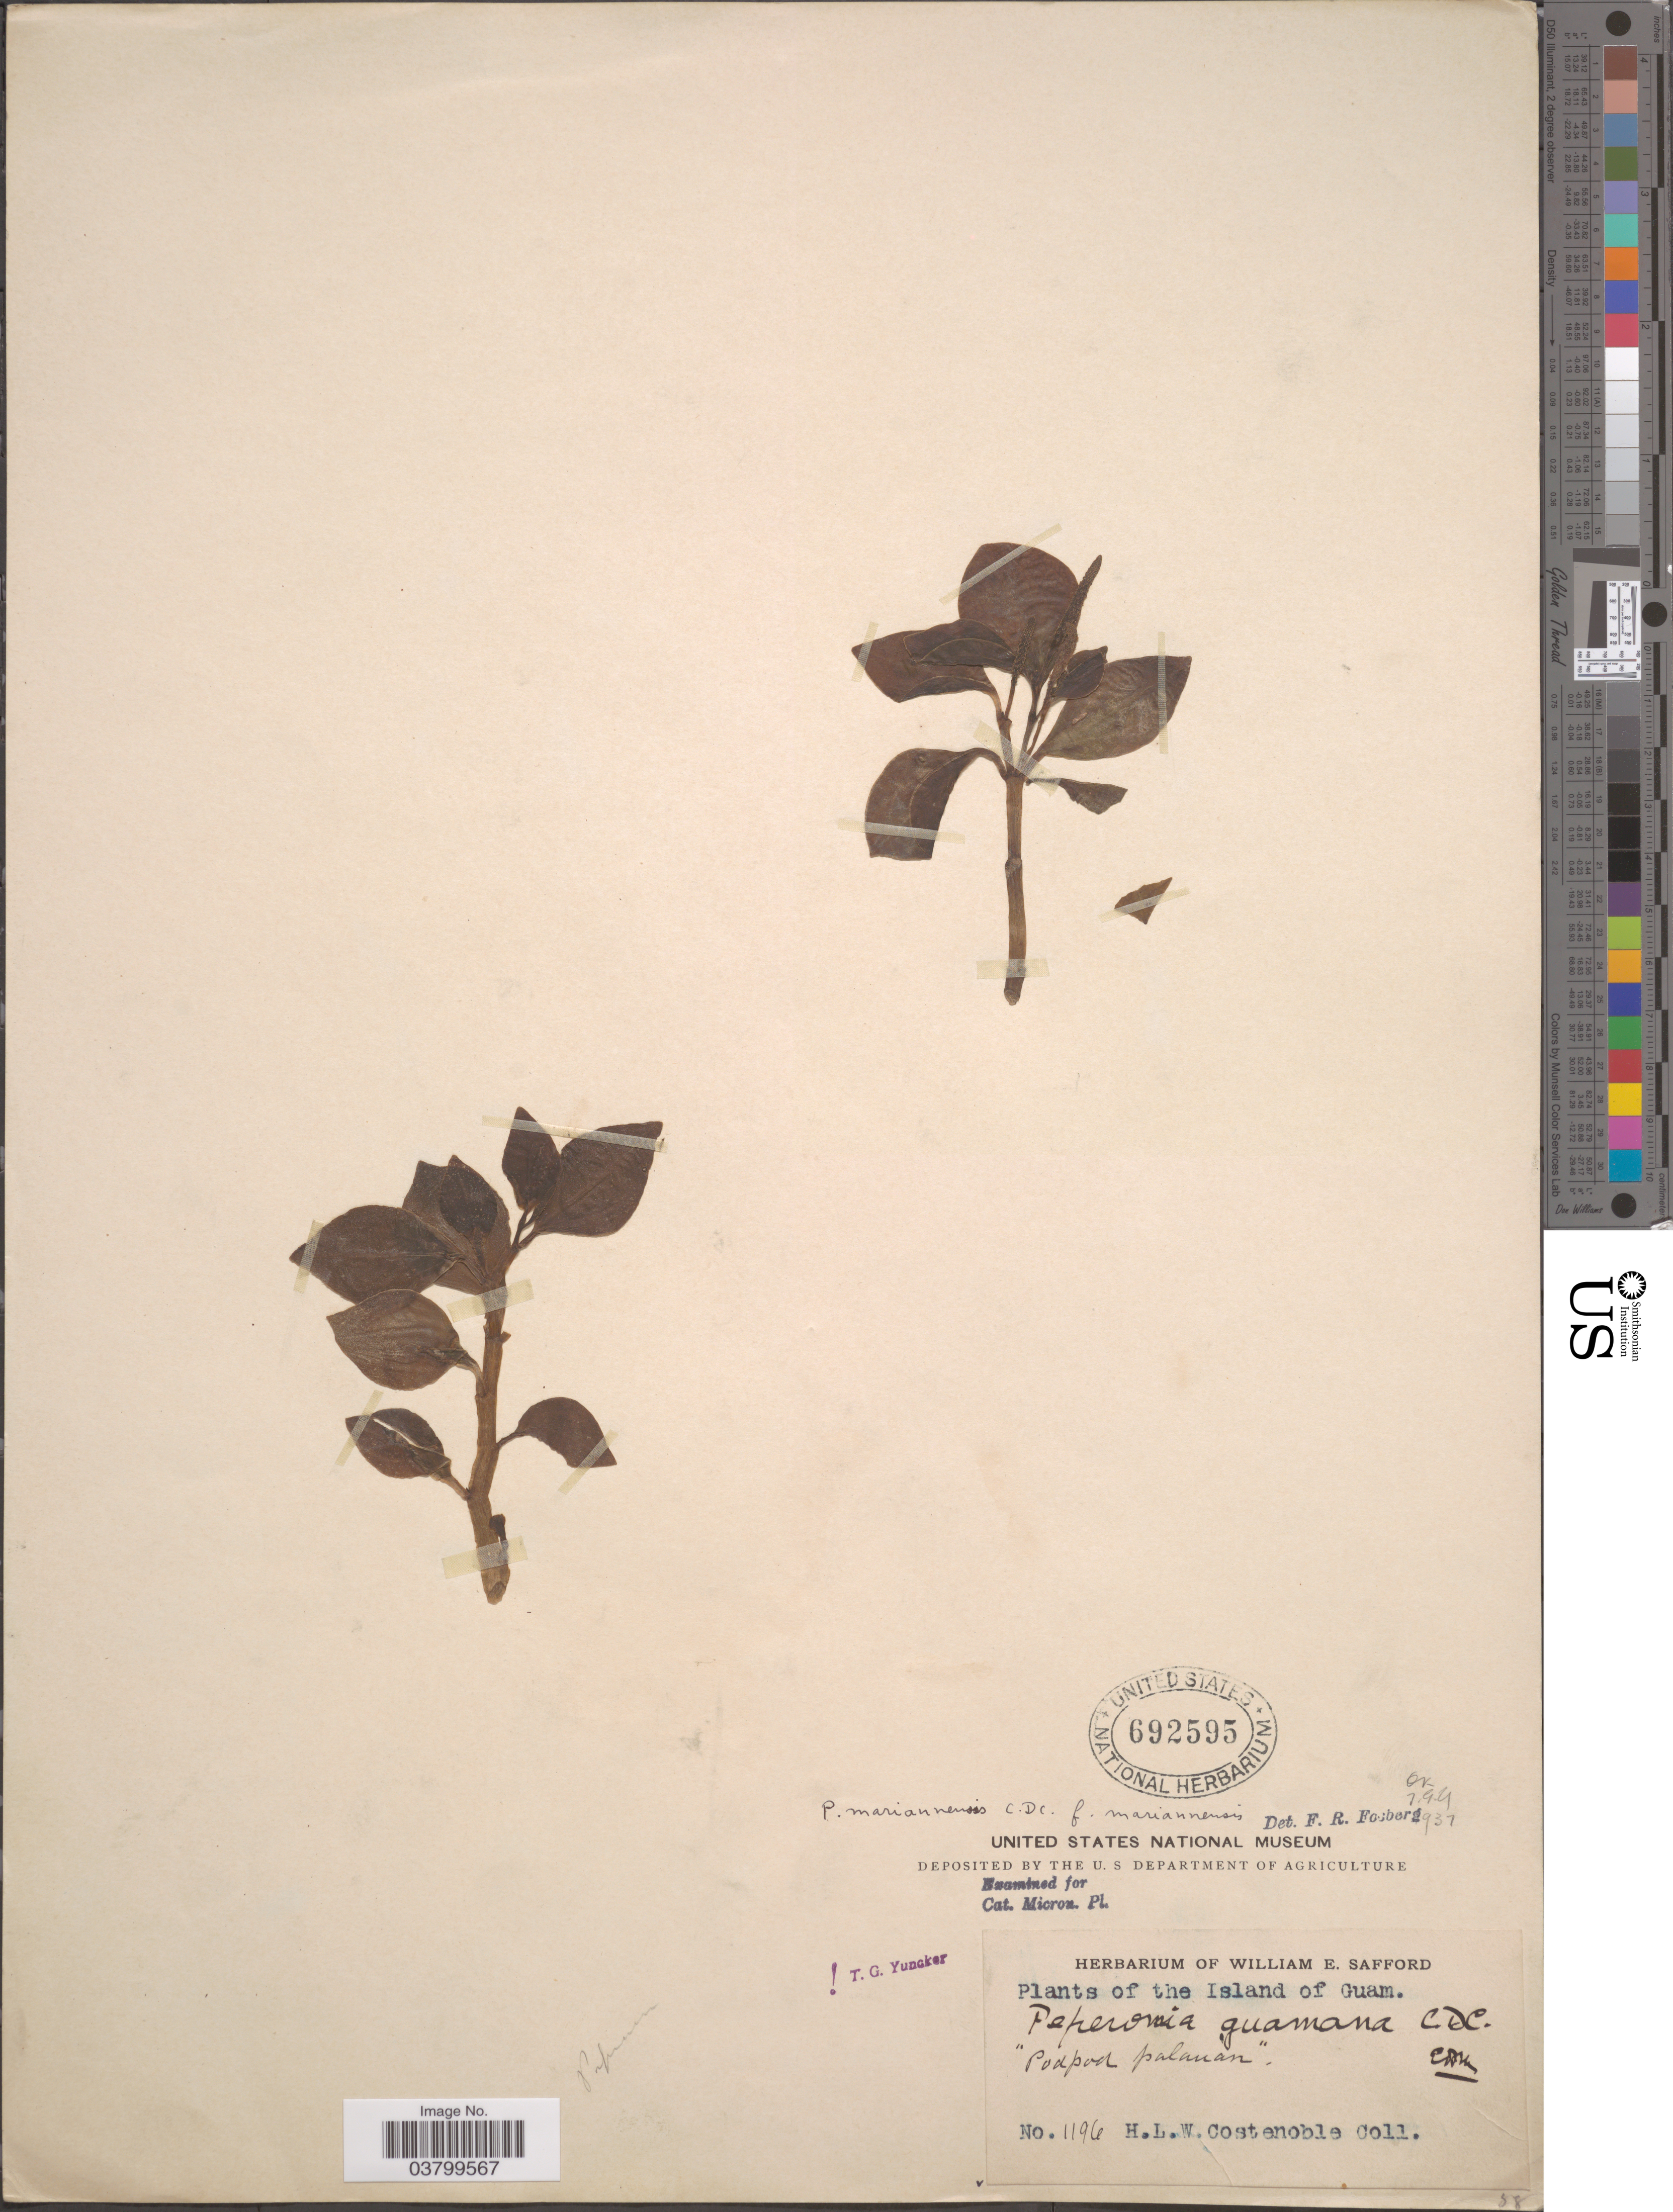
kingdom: Plantae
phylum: Tracheophyta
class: Magnoliopsida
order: Piperales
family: Piperaceae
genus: Peperomia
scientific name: Peperomia mariannensis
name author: C. DC.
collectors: H. Costenoble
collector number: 1196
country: Guam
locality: The Island of Guam.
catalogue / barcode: US 692595